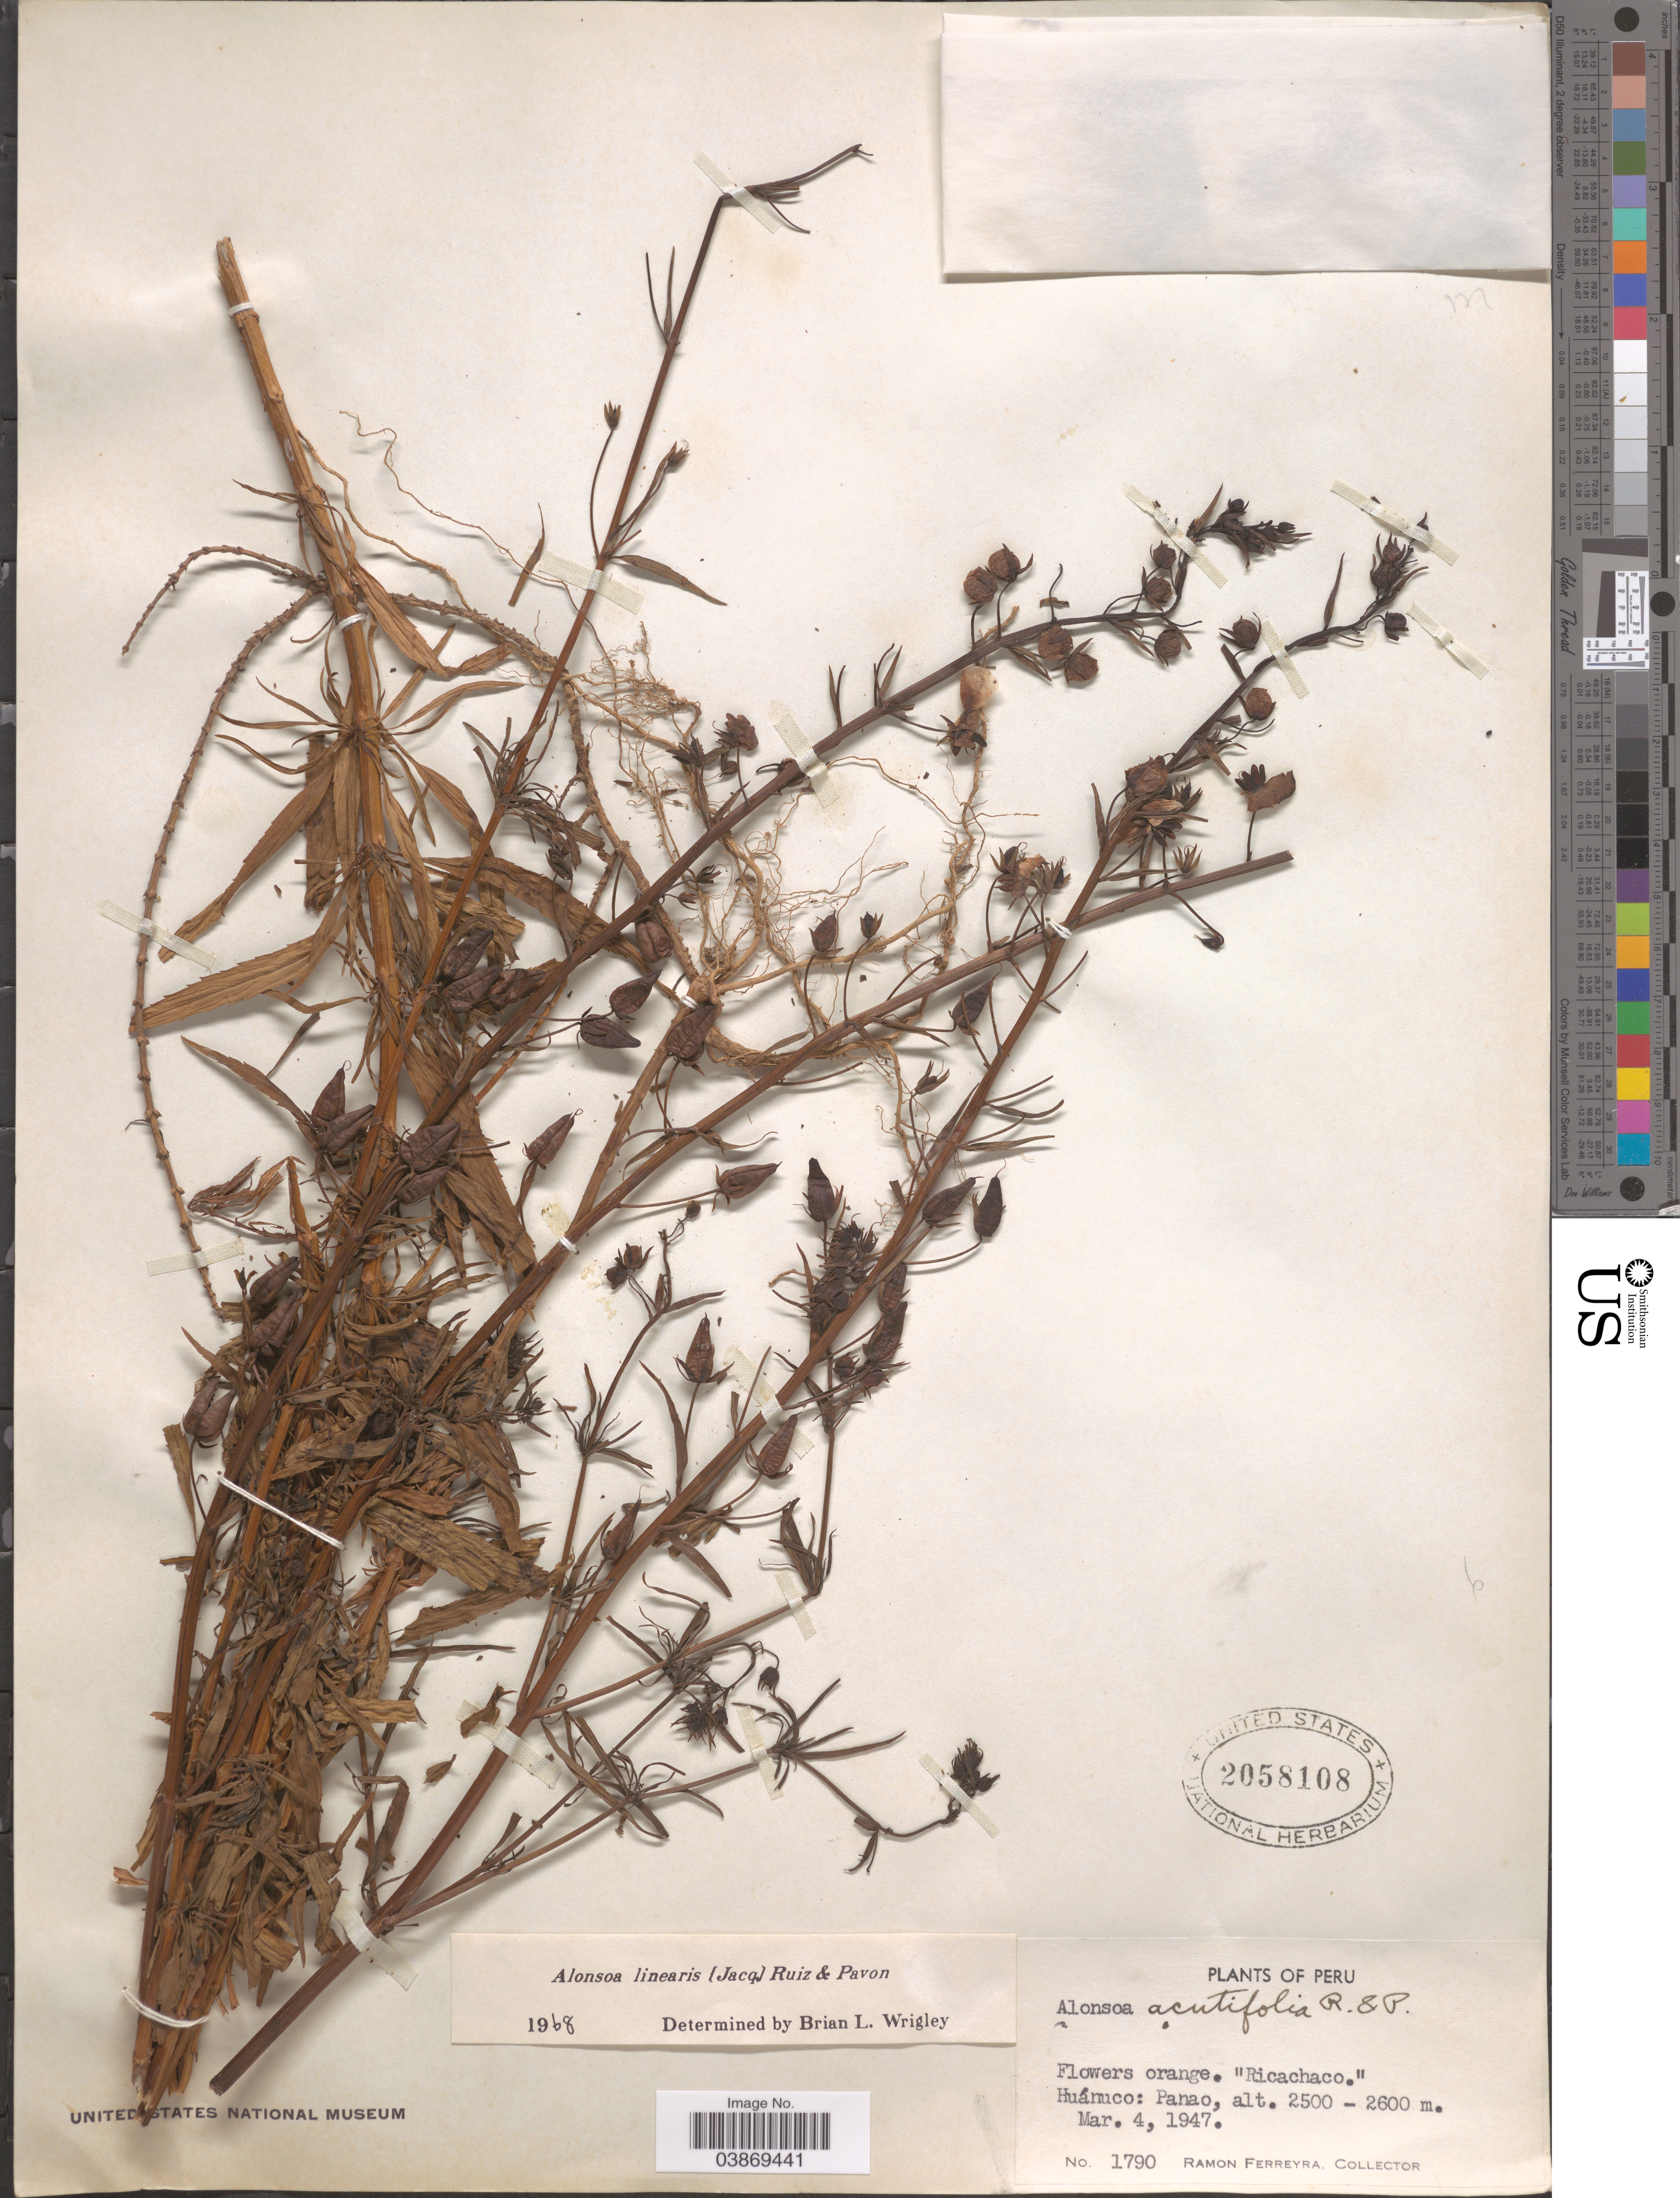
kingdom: Plantae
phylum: Tracheophyta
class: Magnoliopsida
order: Lamiales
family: Scrophulariaceae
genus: Alonsoa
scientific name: Alonsoa linearis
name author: (Jacq.) Ruiz & Pav.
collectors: R. A. Ferreyra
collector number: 1790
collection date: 1947-03-04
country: Peru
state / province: Huánuco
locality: Panao.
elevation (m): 2500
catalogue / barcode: US 2058108